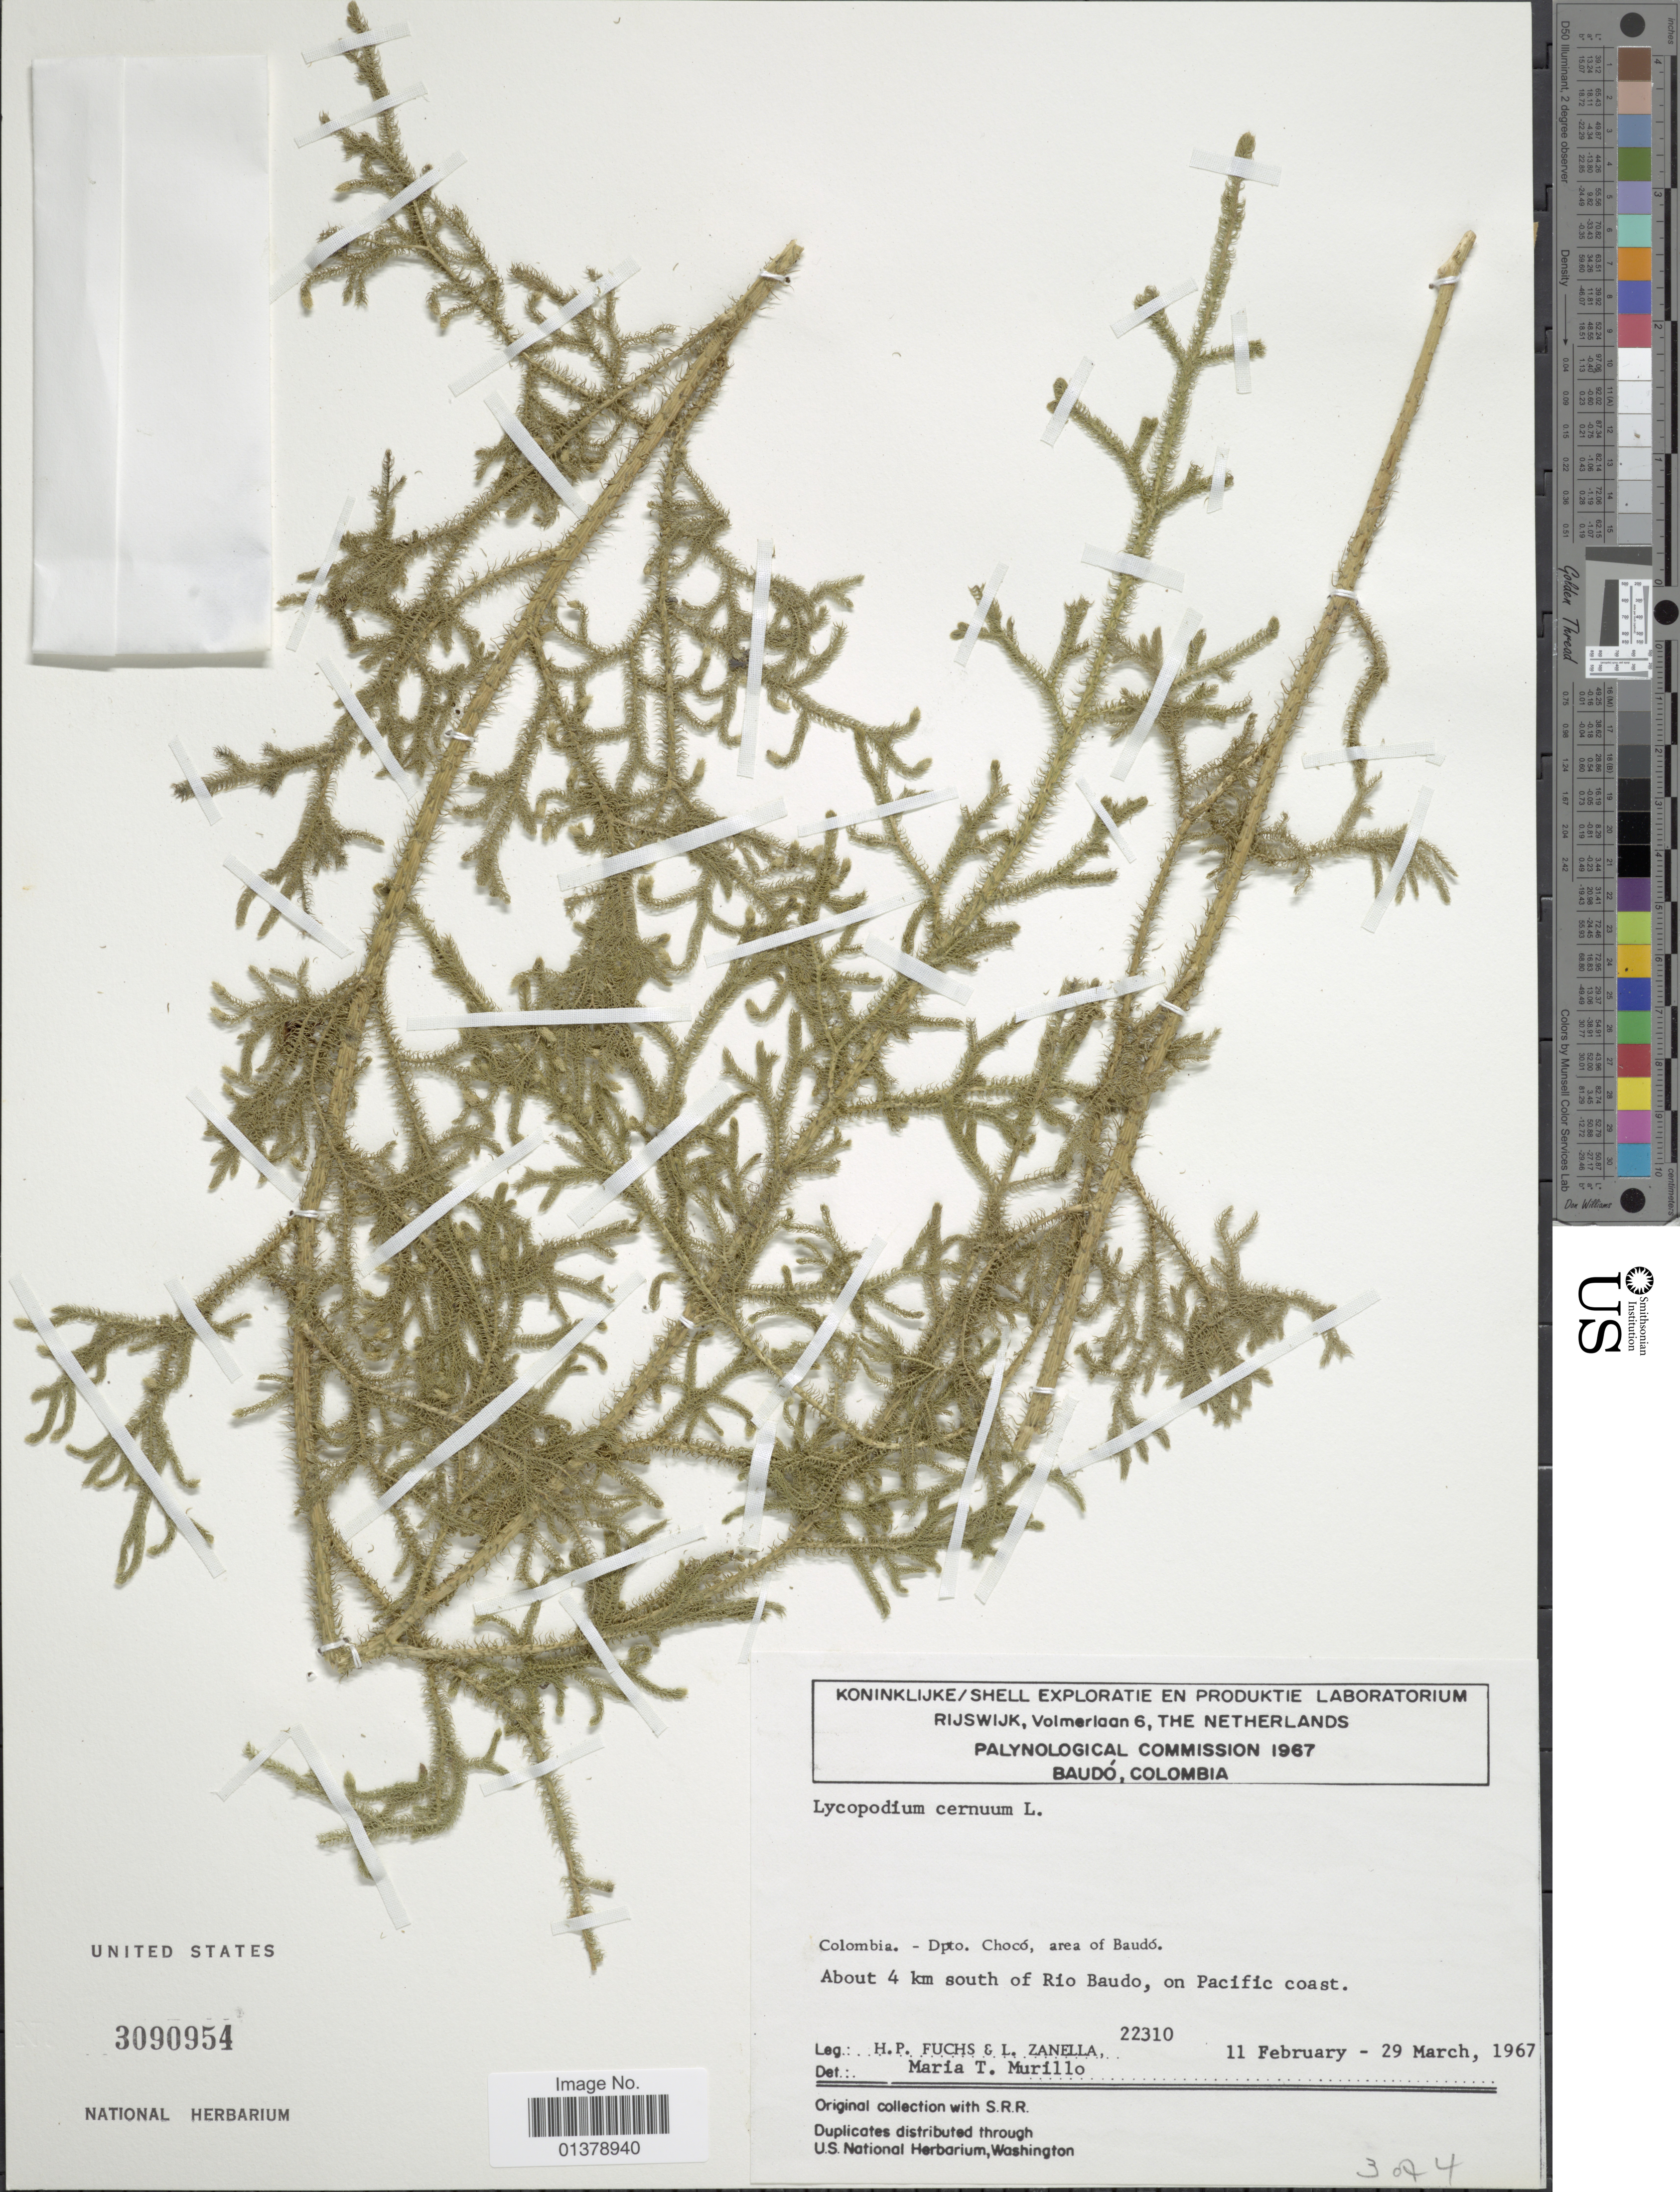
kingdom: Plantae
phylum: Tracheophyta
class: Lycopodiopsida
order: Lycopodiales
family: Lycopodiaceae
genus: Palhinhaea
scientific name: Palhinhaea cernua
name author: (L.) Vasc. & Franco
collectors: H. P. Fuchs & L. Zanella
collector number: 22310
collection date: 1967-02-11/1967-03-29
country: Colombia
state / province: Chocó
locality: Area of Baudó, about 4km south of Rio Baudo, on pacific coast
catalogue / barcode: US 3090954